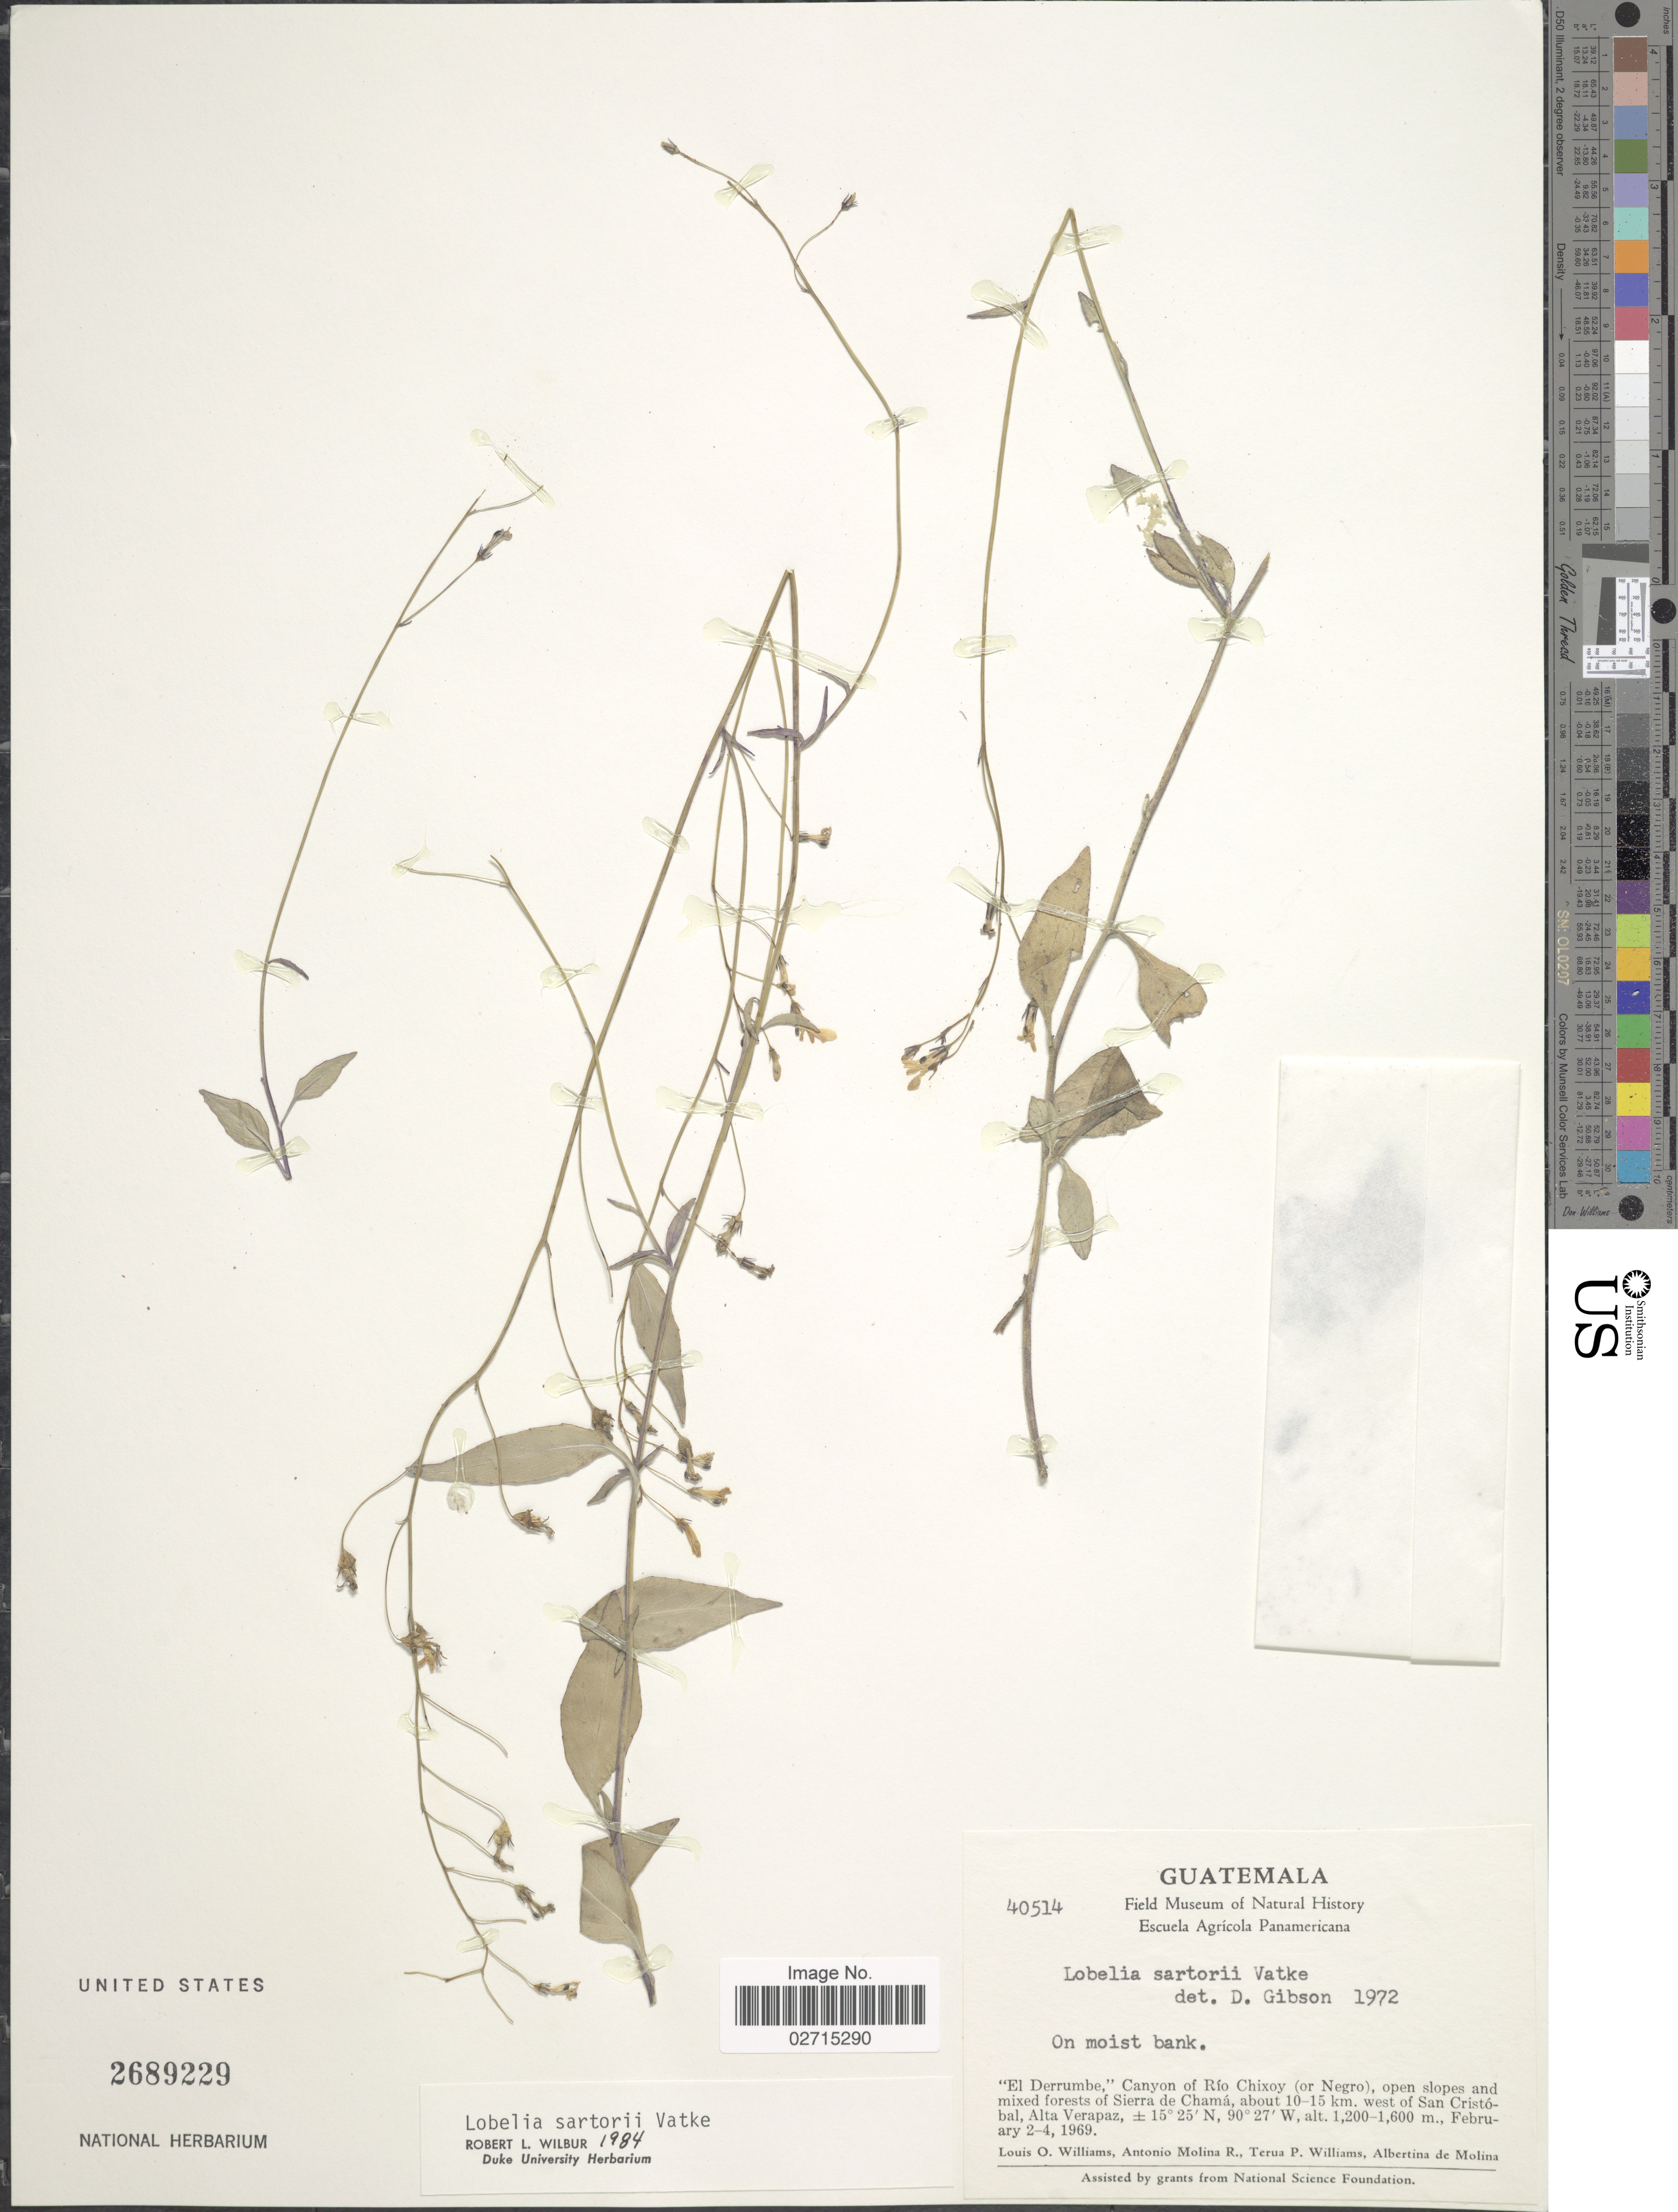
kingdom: Plantae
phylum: Tracheophyta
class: Magnoliopsida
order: Asterales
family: Campanulaceae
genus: Lobelia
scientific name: Lobelia sartorii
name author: Vatke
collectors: L. O. Williams, A. Molina R., T. P. Williams & A. R. Molina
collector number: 40514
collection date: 1969-02-02/1969-02-04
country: Guatemala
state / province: Alta Verapaz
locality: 'El Derrumbe,' Canyon of Río Chixoy (or Negro), open slopes and mixed forest of Sierra de Chamá, about 10-15 km west of San Cristóbal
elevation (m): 1200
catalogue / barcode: US 2689229